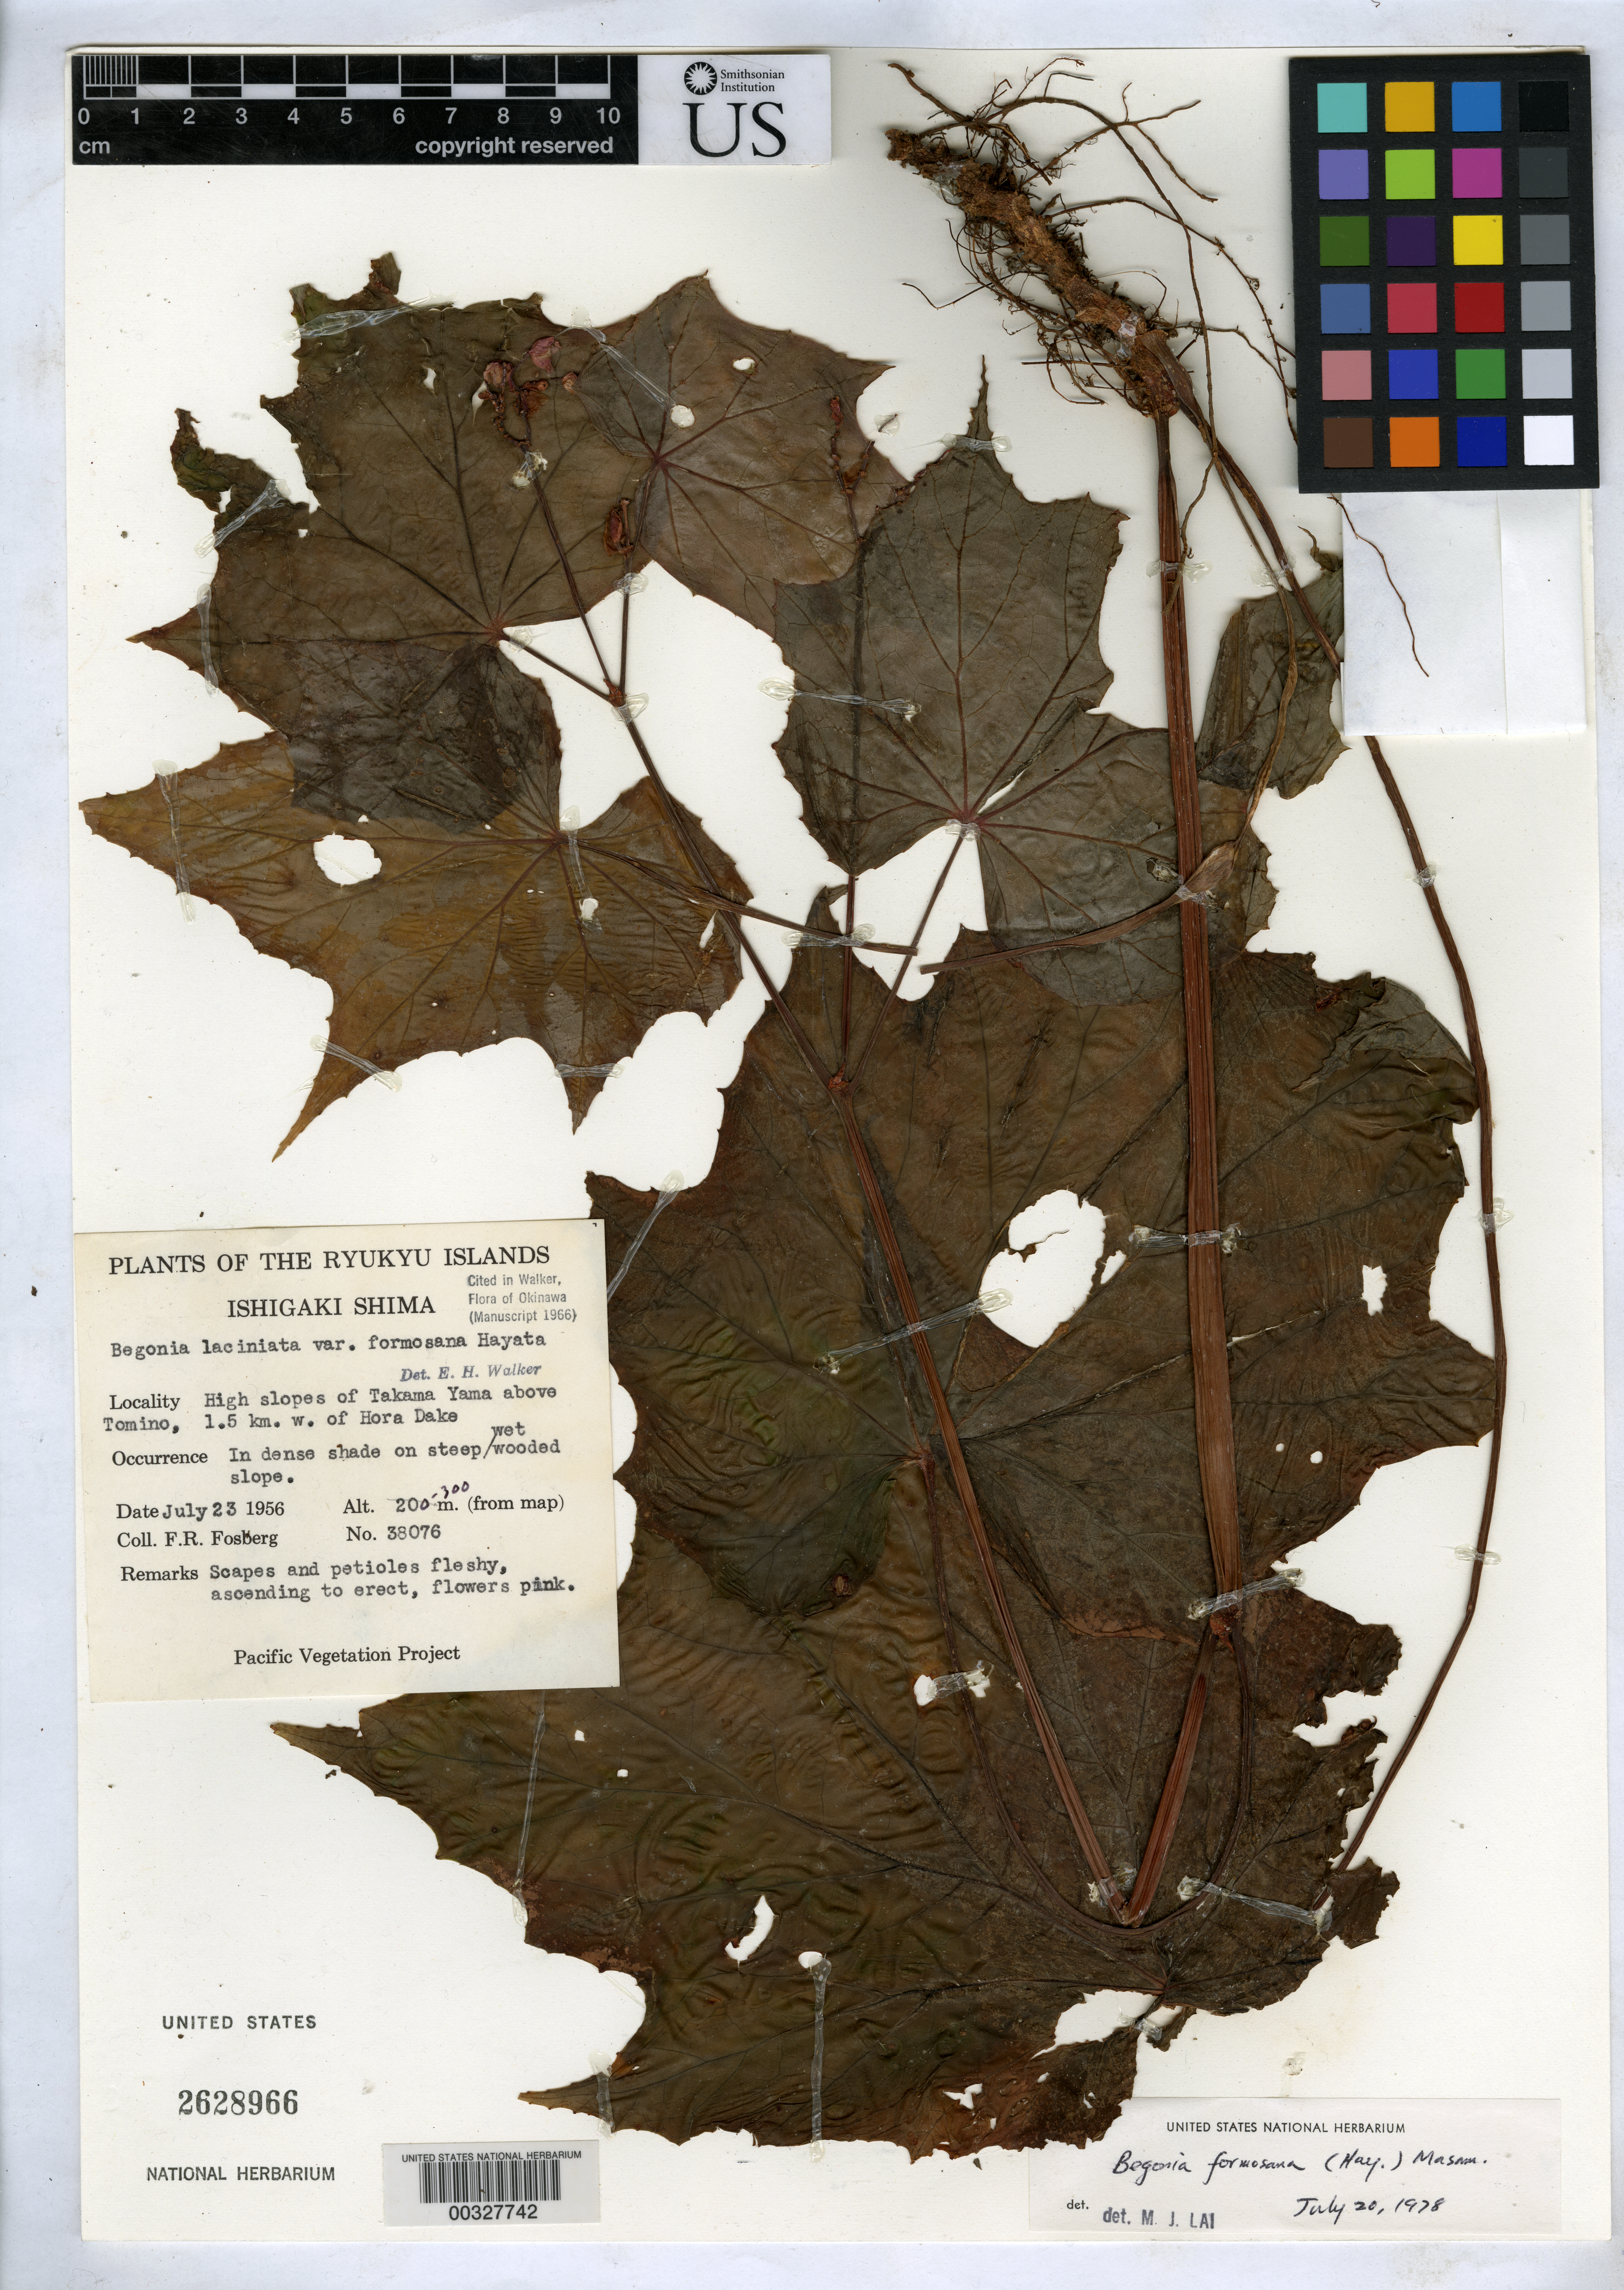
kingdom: Plantae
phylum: Tracheophyta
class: Magnoliopsida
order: Cucurbitales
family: Begoniaceae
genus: Begonia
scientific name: Begonia formosana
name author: (Hayata) Masam.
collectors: F. R. Fosberg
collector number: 38076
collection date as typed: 23 Feb 1976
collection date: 1976-02-23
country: Japan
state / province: Okinawa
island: Ishigaki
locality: Ishigaki shima, high slopes of takama yama above tomino, 1.5 km w of hora dake [Sakishima Is.]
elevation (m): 200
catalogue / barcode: US 2628966